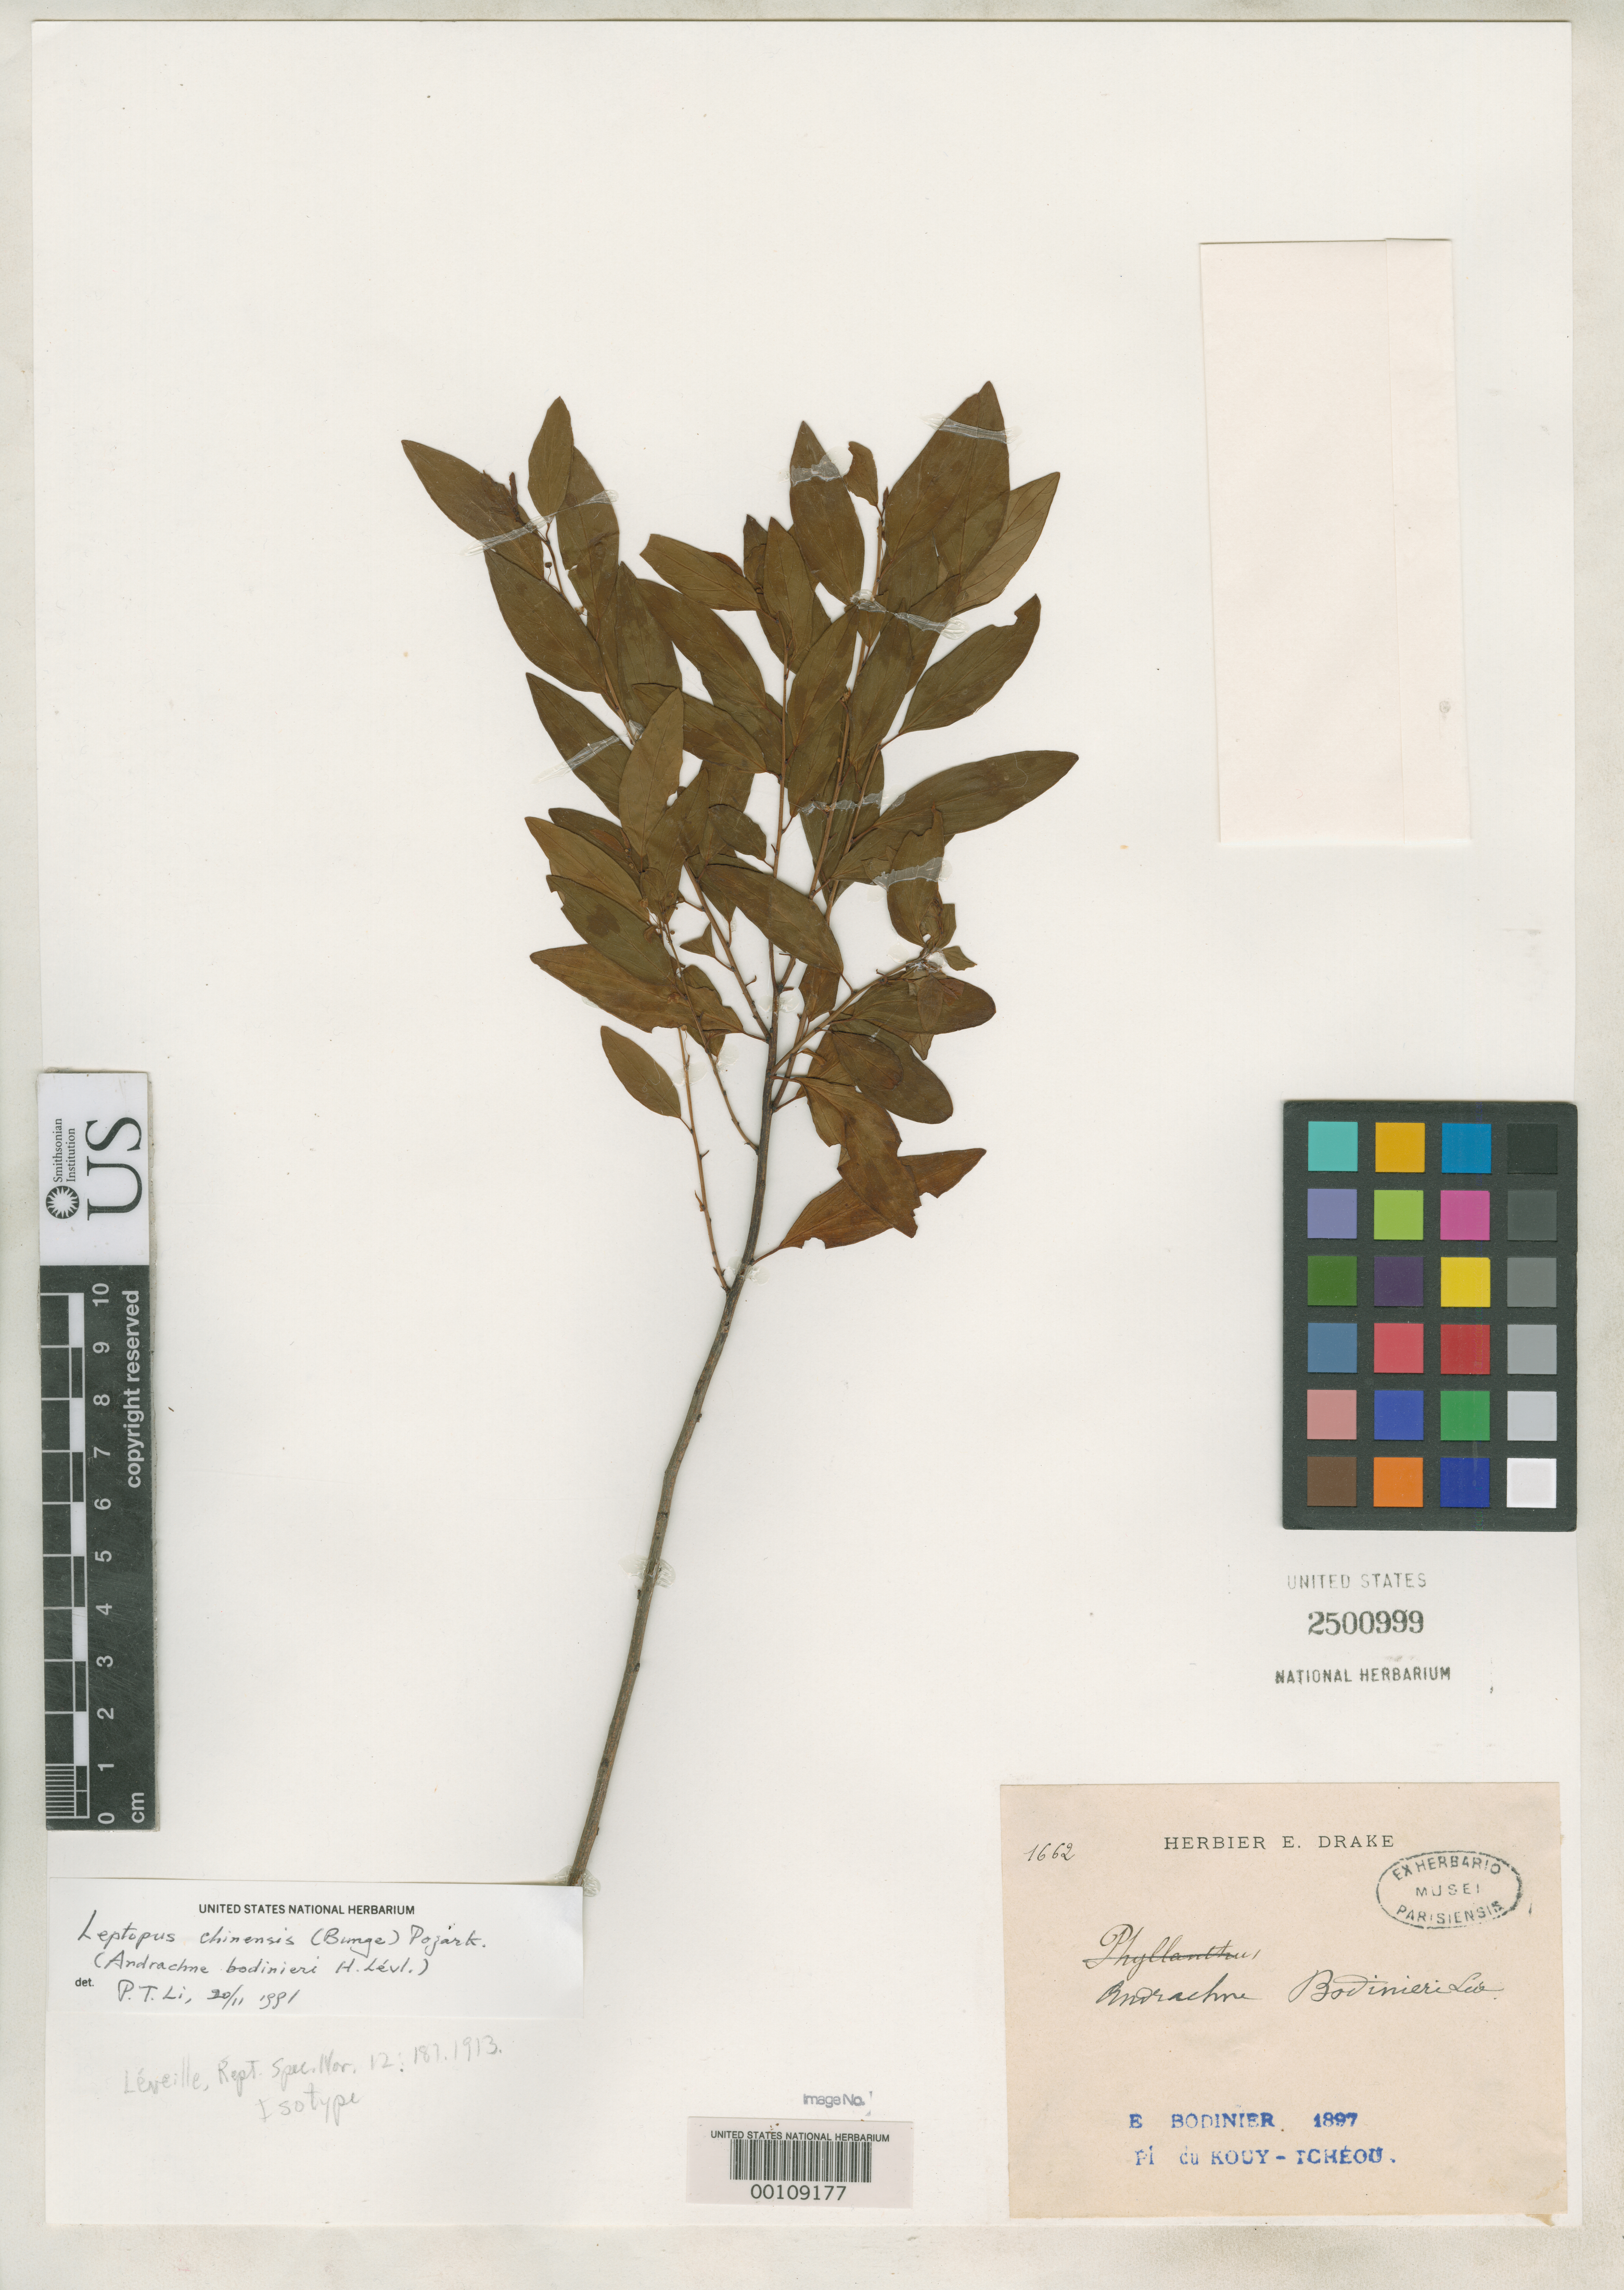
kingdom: Plantae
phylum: Tracheophyta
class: Magnoliopsida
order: Malpighiales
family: Phyllanthaceae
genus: Andrachne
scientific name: Andrachne bodinieri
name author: H. Lév.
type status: Isotype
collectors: E. M. Bodinier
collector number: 1662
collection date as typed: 12 Jul 1897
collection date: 1897-07-12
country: China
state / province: Guizhou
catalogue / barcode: US 2500999